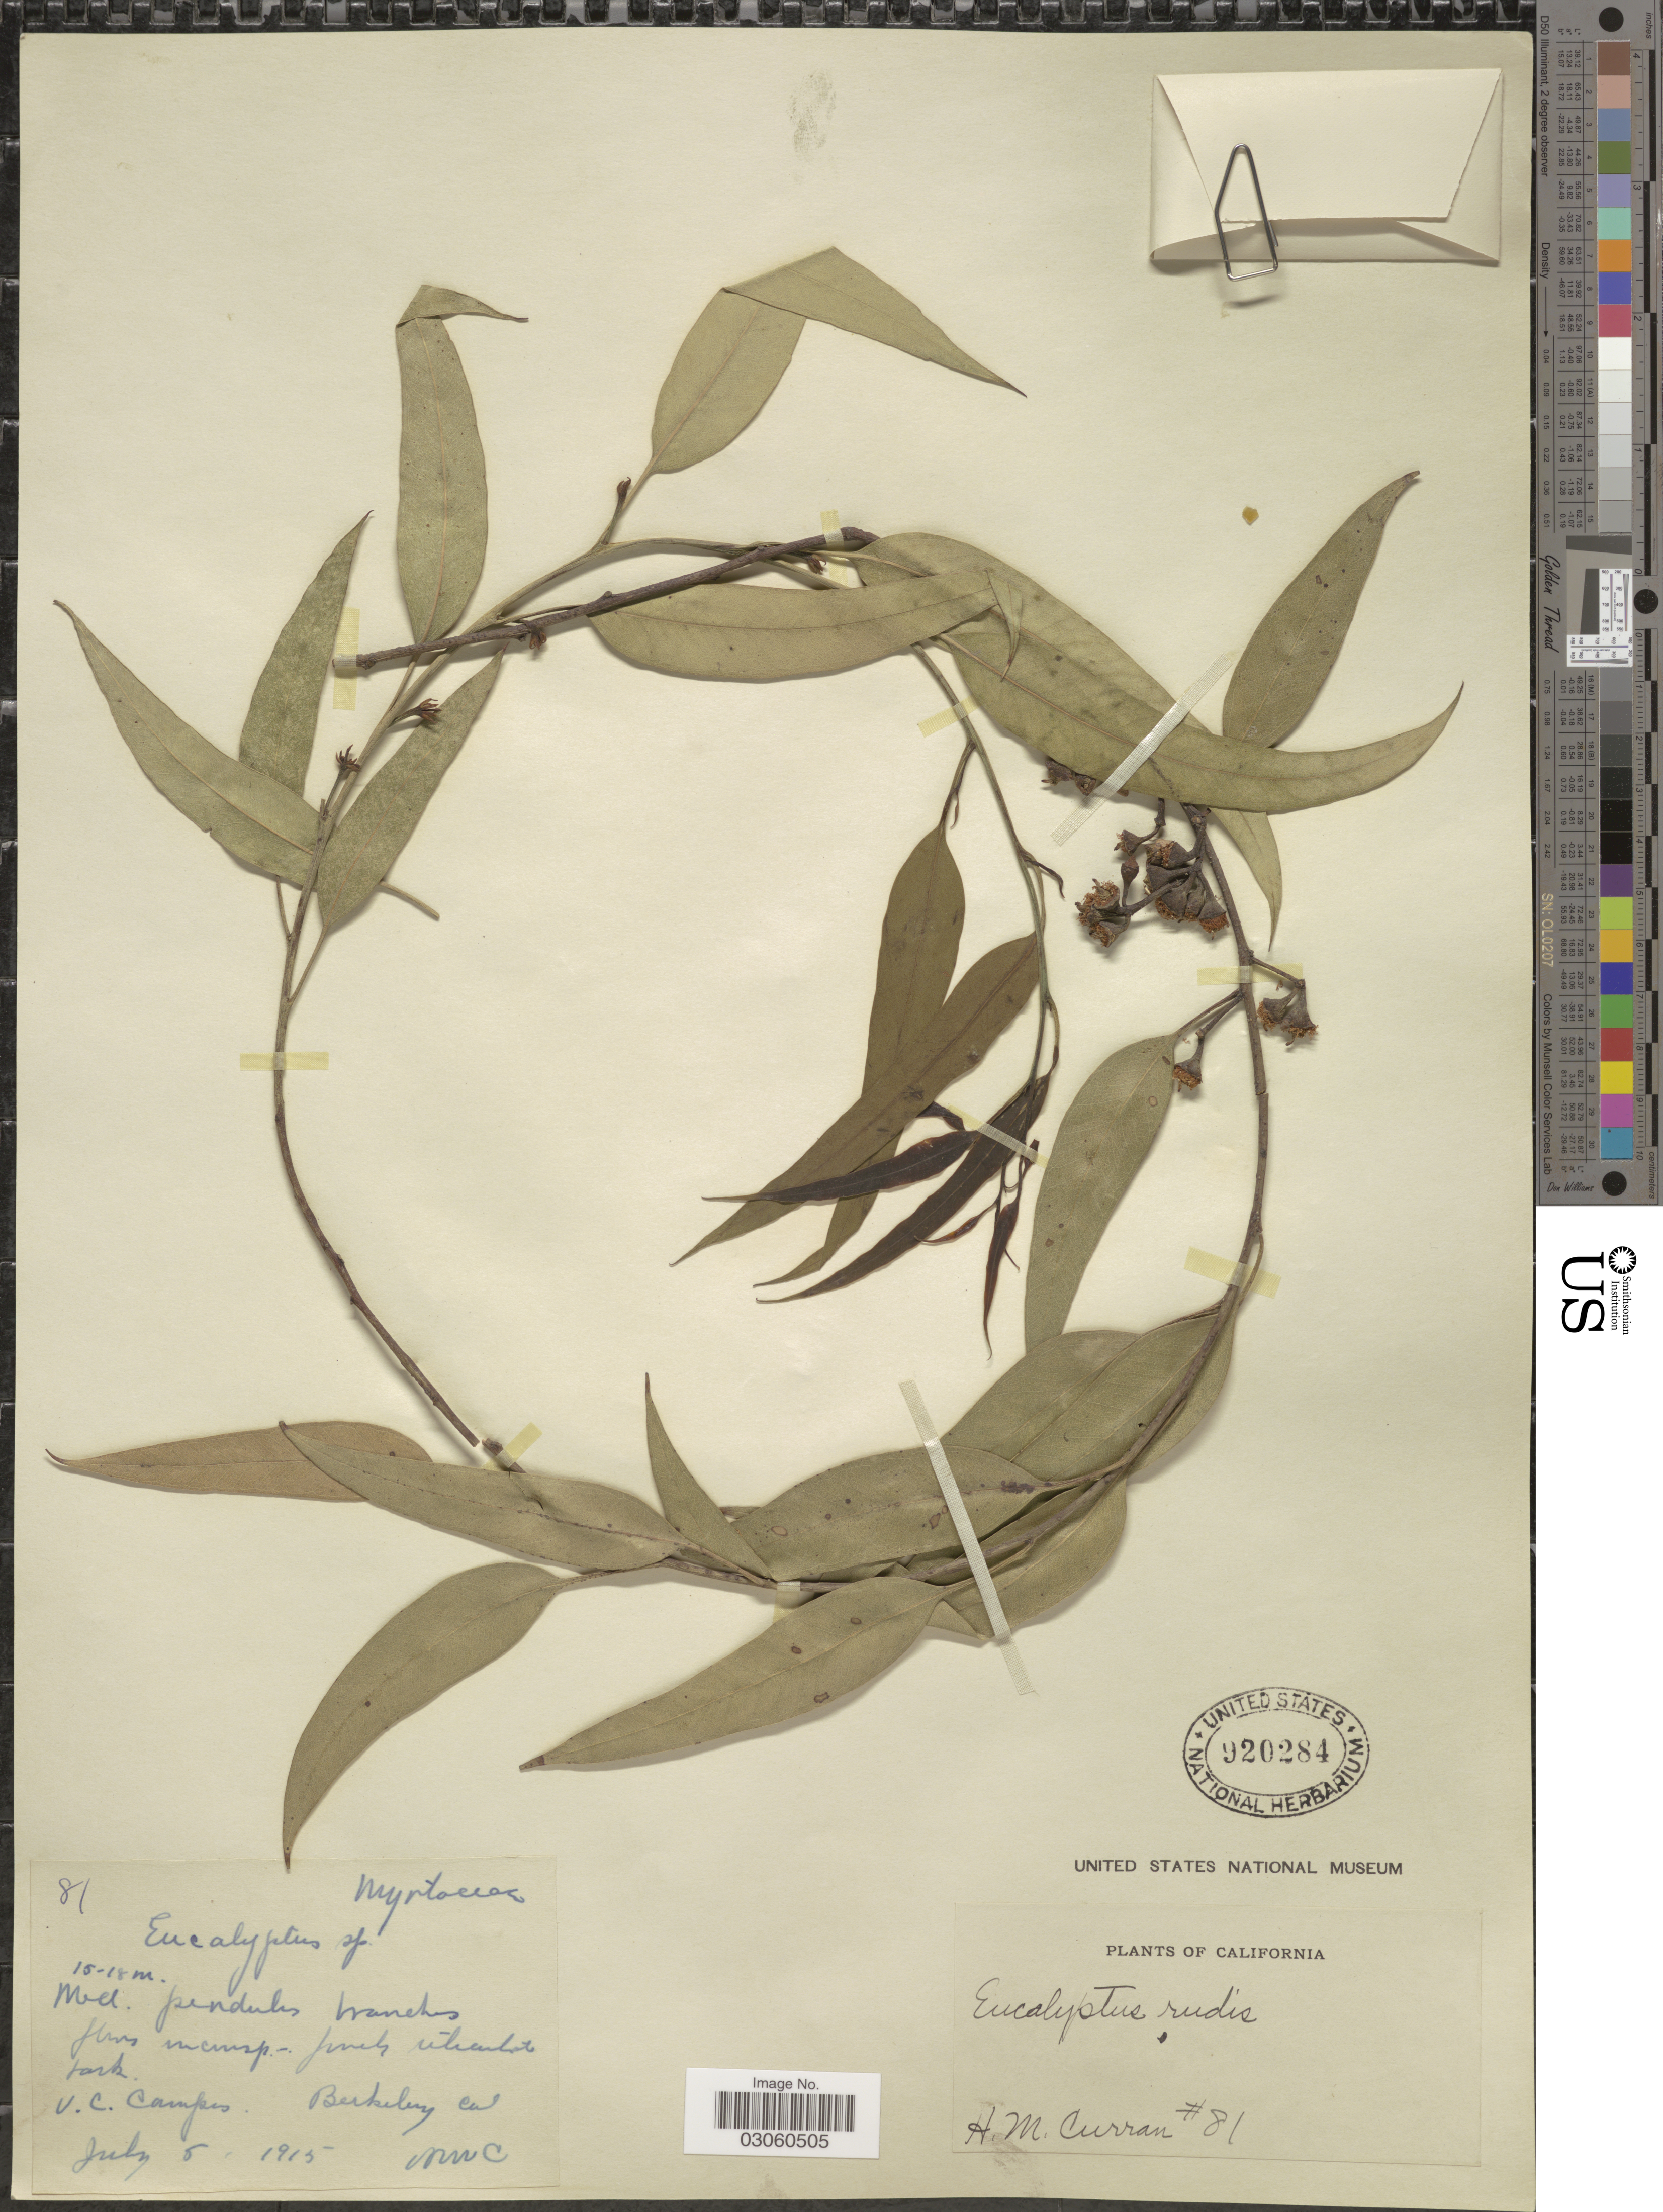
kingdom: Plantae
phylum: Tracheophyta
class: Magnoliopsida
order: Myrtales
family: Myrtaceae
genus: Eucalyptus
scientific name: Eucalyptus rudis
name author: Endl.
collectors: H. M. Curran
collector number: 81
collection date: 1915-07-05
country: United States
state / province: California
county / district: Alameda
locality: U.C. Campus. Berkeley.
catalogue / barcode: US 920284